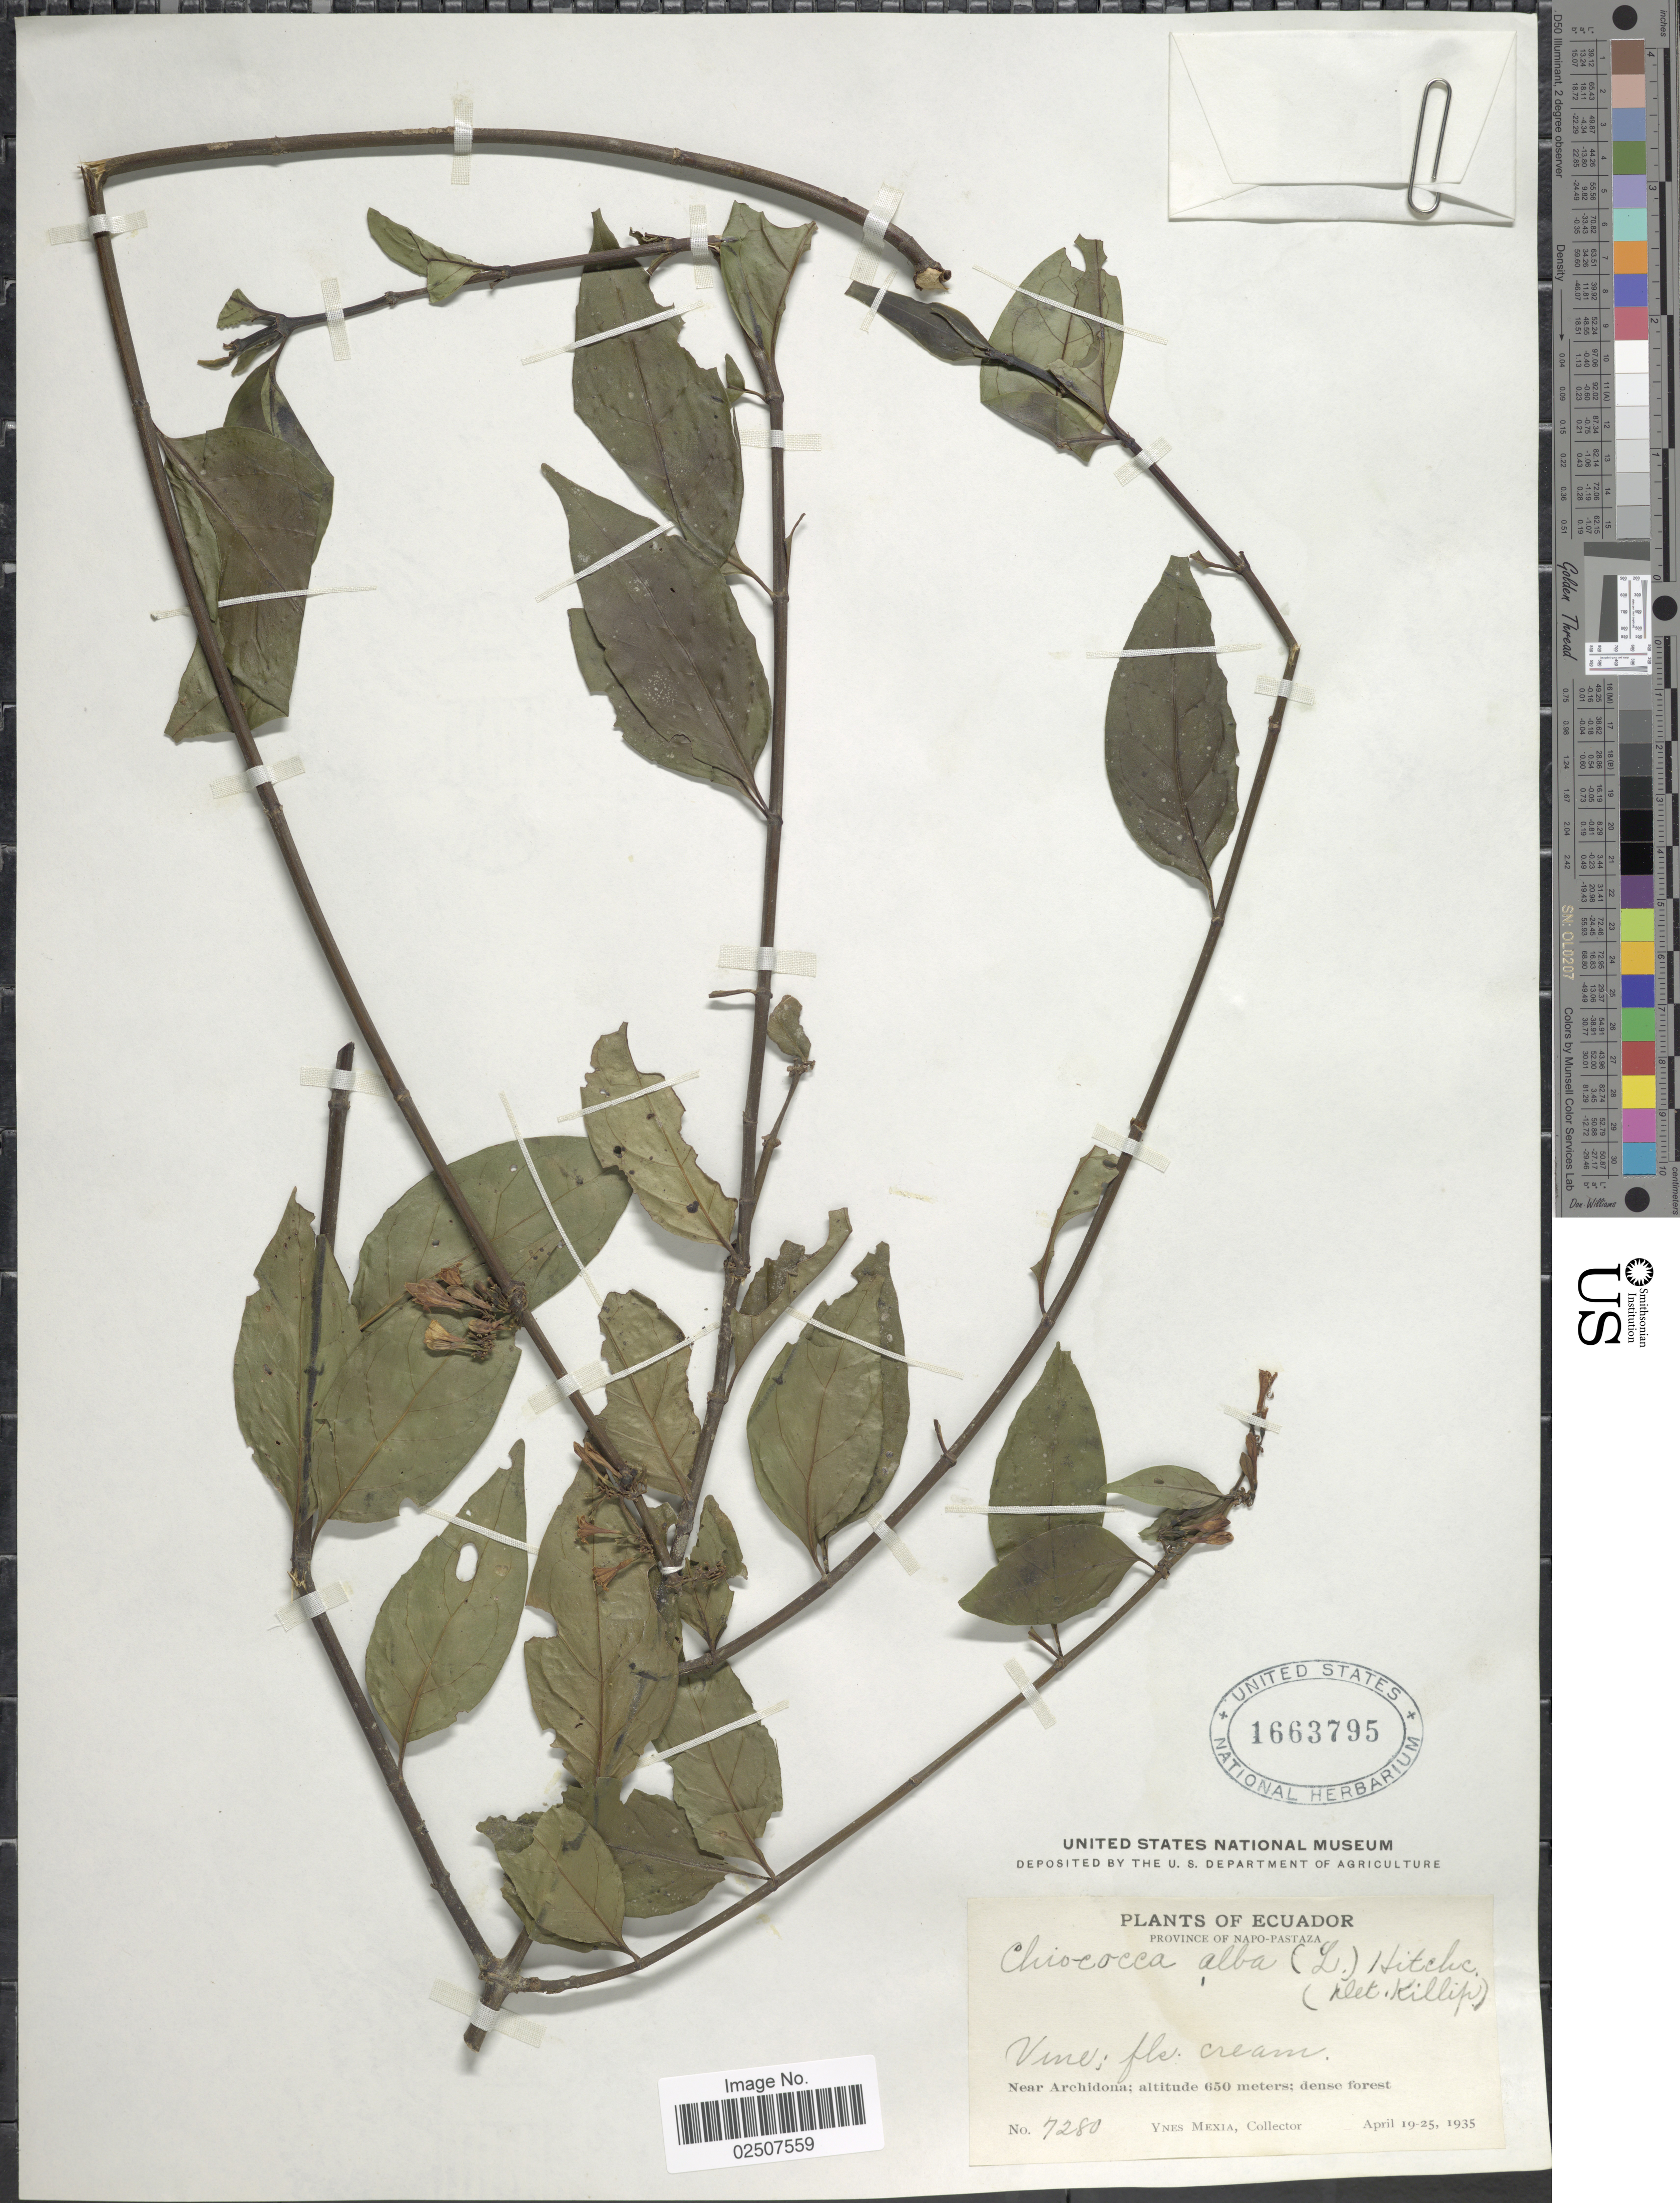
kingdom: Plantae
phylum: Tracheophyta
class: Magnoliopsida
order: Gentianales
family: Rubiaceae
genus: Chiococca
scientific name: Chiococca alba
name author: (L.) Hitchc.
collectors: Y. Mexia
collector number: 7280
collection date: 1935-04-19/1935-04-25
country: Ecuador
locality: Province of Napo-Pastaza. Near Archidona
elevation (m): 650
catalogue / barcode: US 1663795